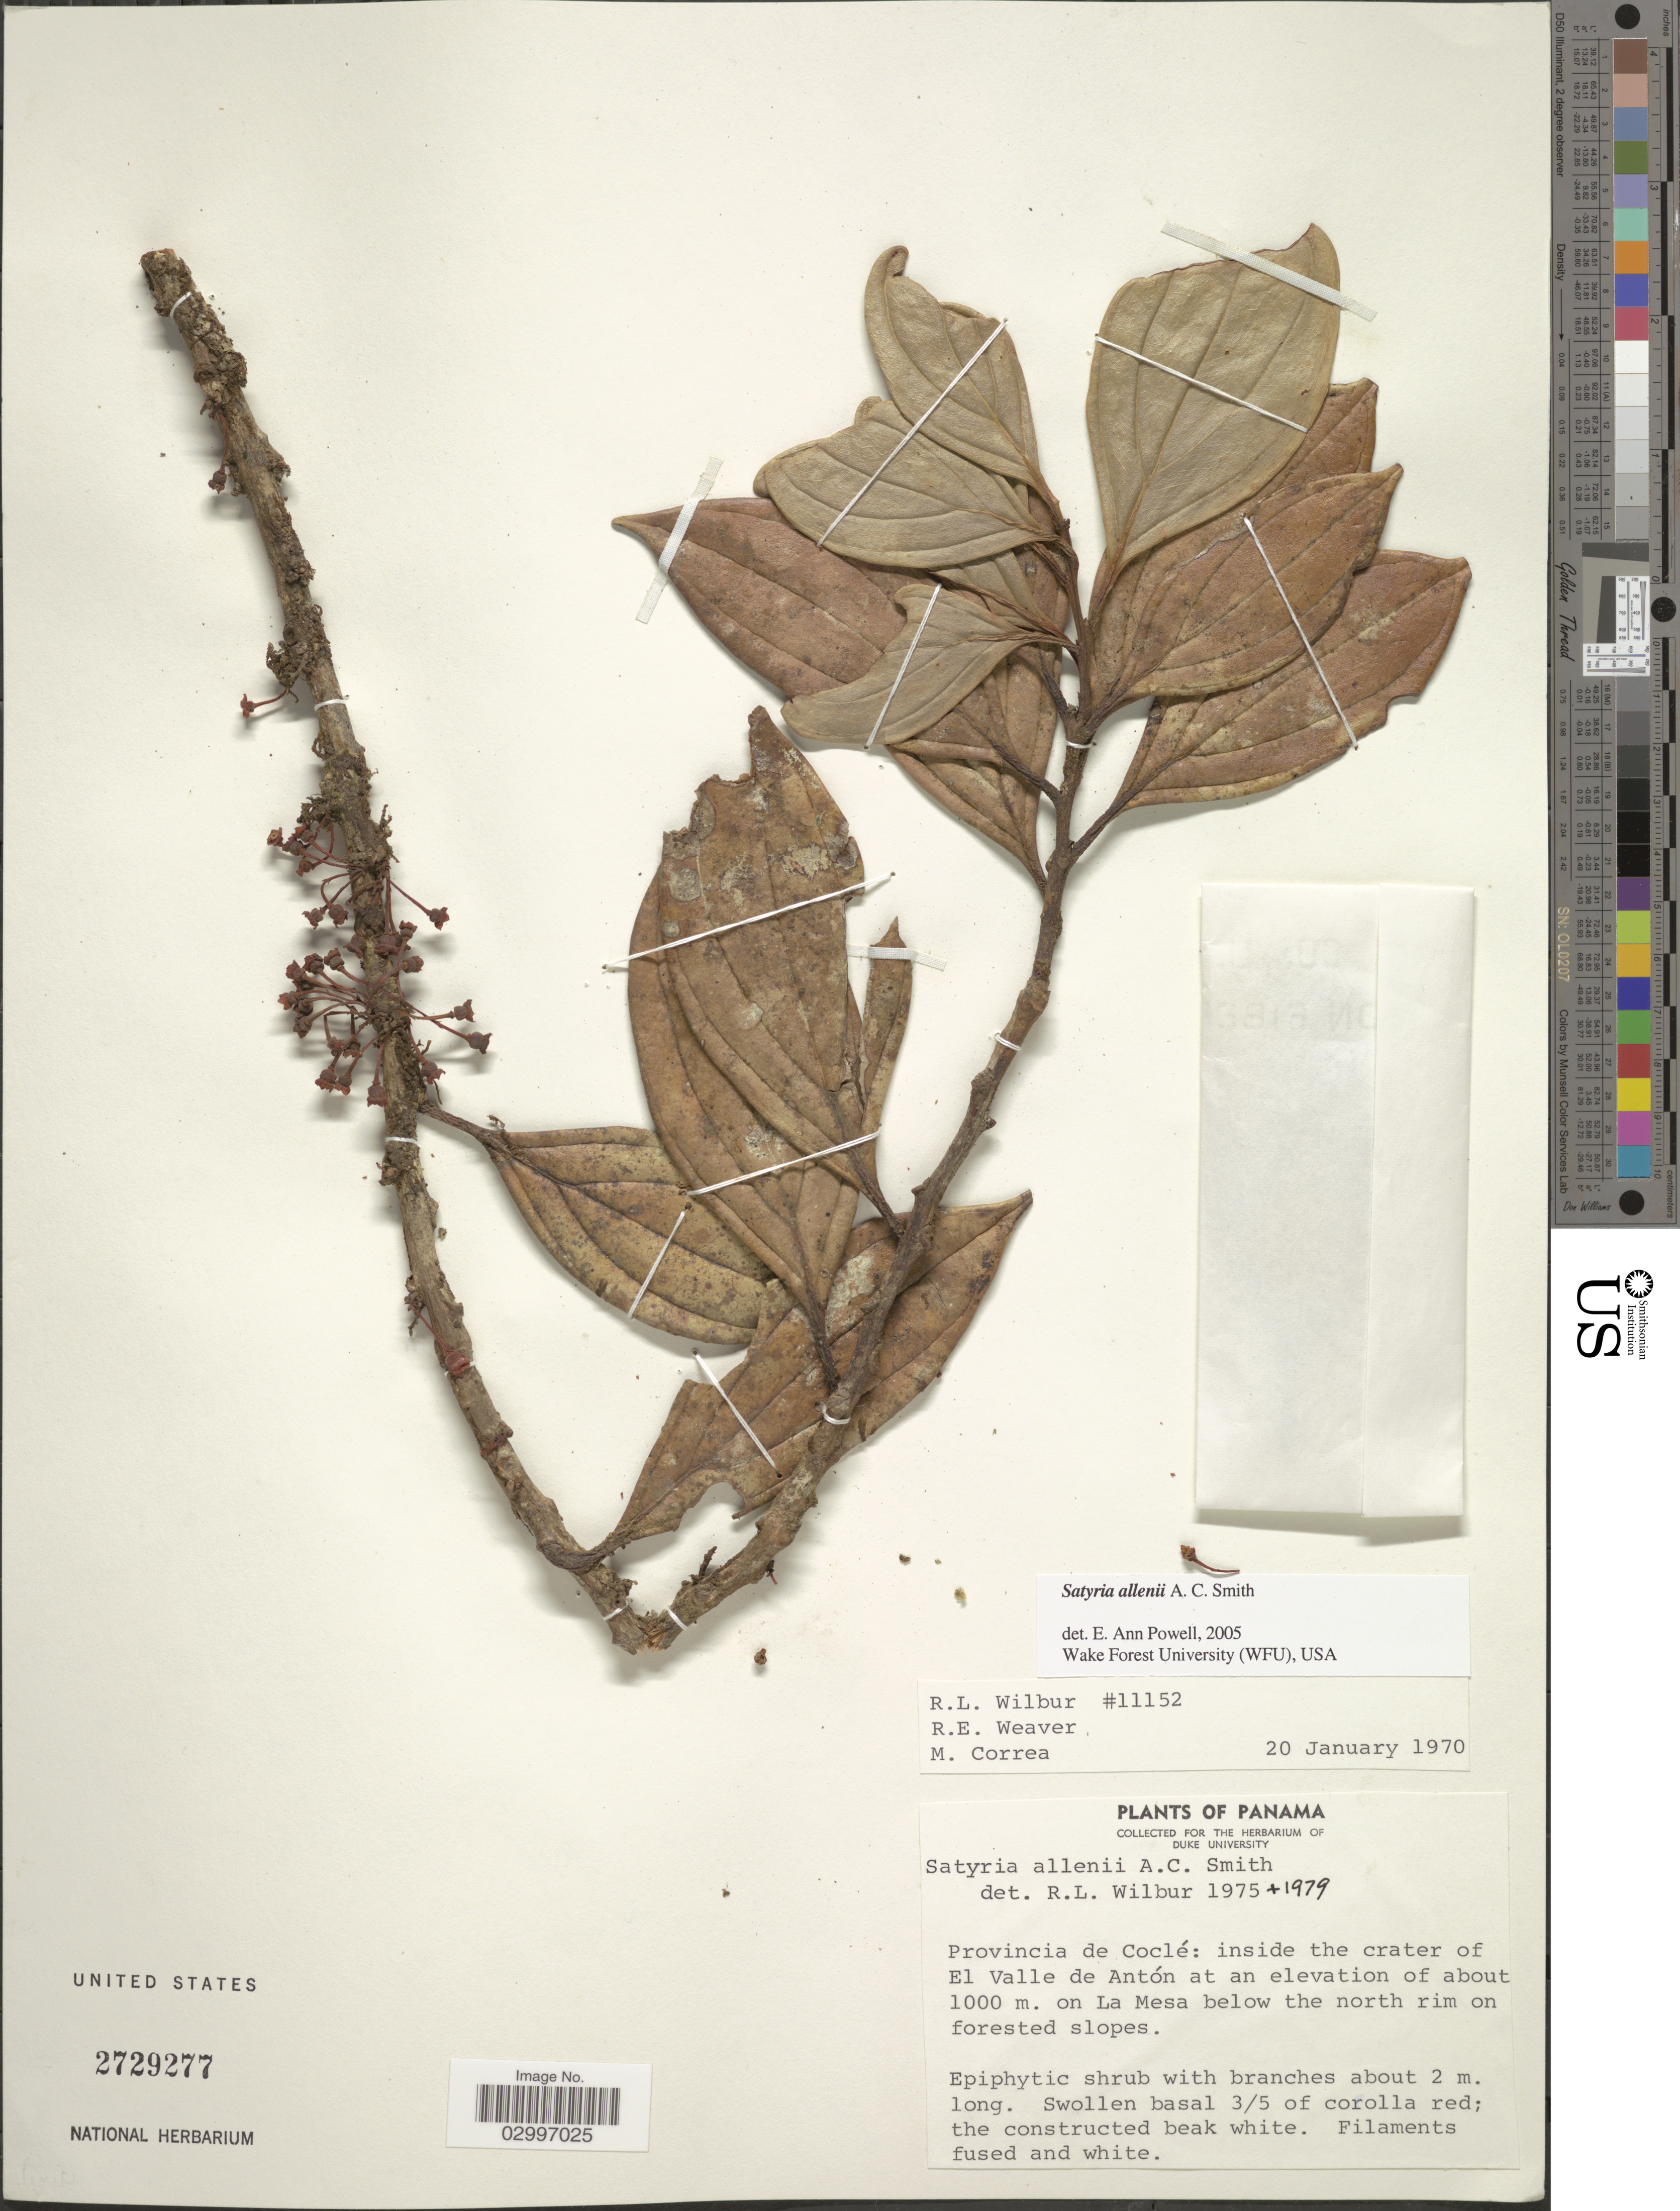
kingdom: Plantae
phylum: Tracheophyta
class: Magnoliopsida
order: Ericales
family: Ericaceae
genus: Satyria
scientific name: Satyria allenii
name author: A.C. Sm.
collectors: R. L. Wilbur, R. E. Weaver & M. Correa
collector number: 11152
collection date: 1970-01-20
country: Panama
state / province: Coclé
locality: Inside the crater of El Valle de Antón on La Mesa below the north rim on forested slopes.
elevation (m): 1000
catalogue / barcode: US 2729277